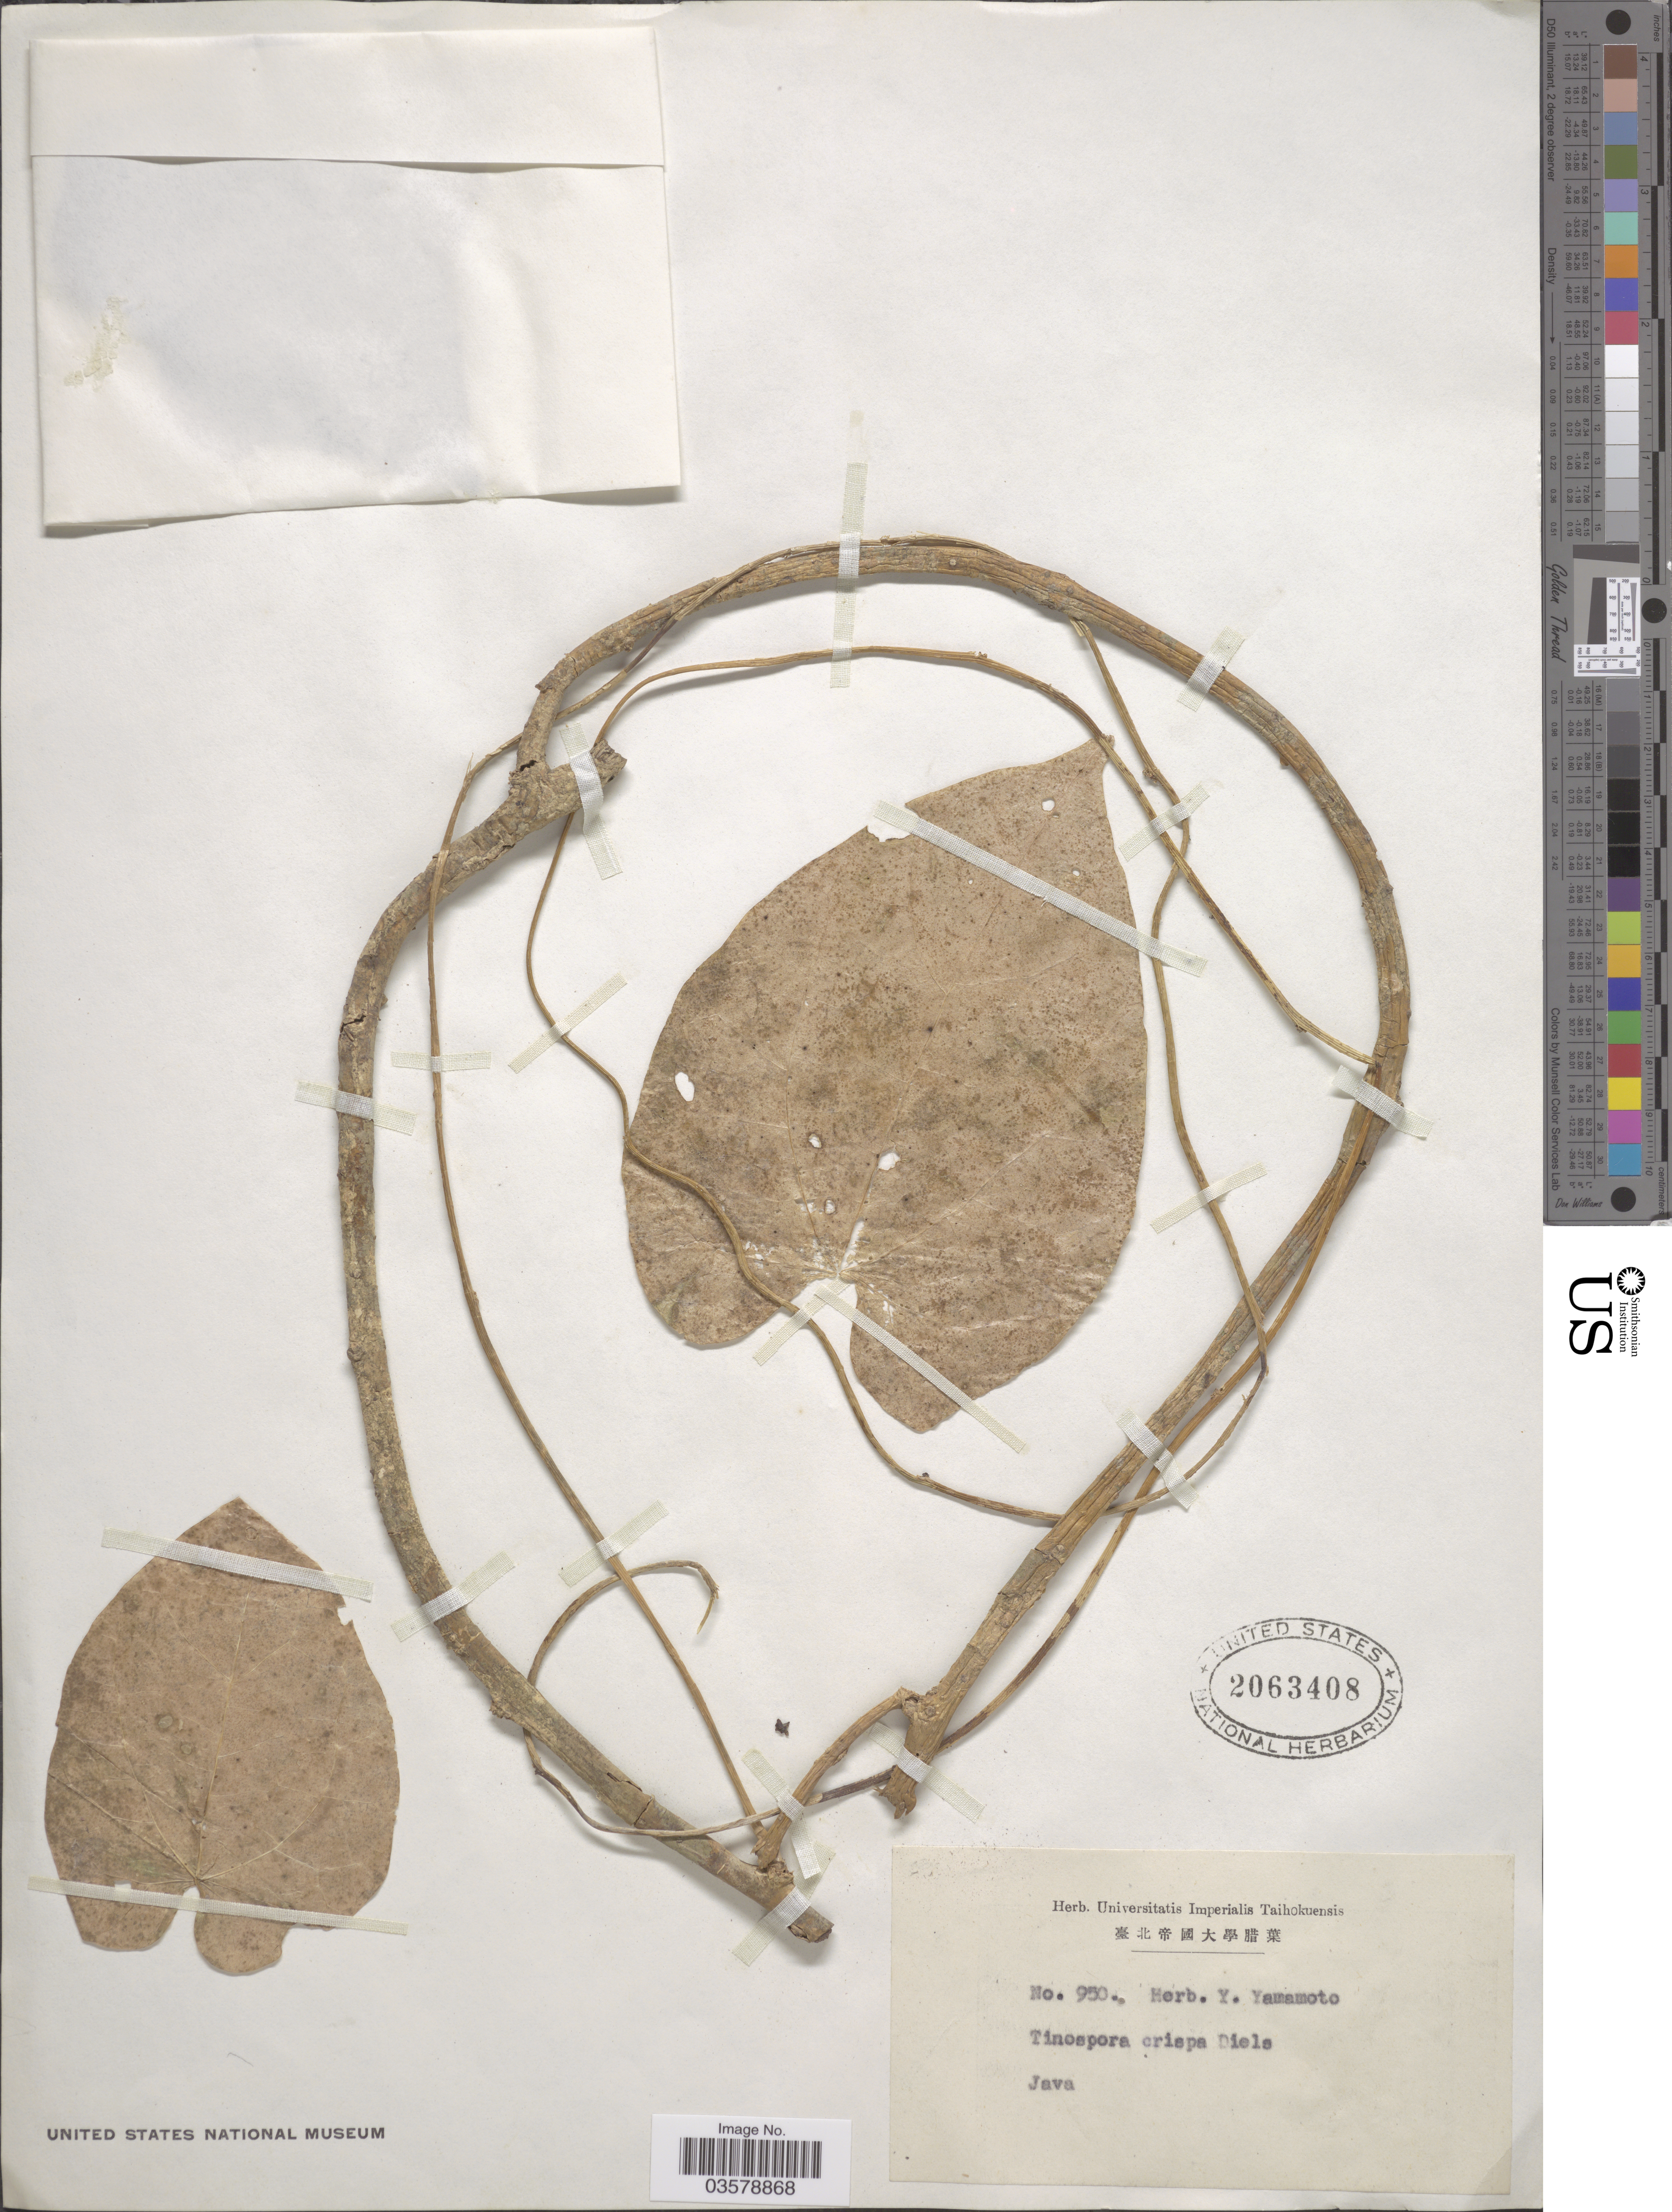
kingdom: Plantae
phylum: Tracheophyta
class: Magnoliopsida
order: Ranunculales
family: Menispermaceae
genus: Tinospora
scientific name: Tinospora crispa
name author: (L.) Hook. f. & Thomson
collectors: Ex herb. Y. Yamamoto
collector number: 950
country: Indonesia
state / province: Java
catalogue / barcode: US 2063408